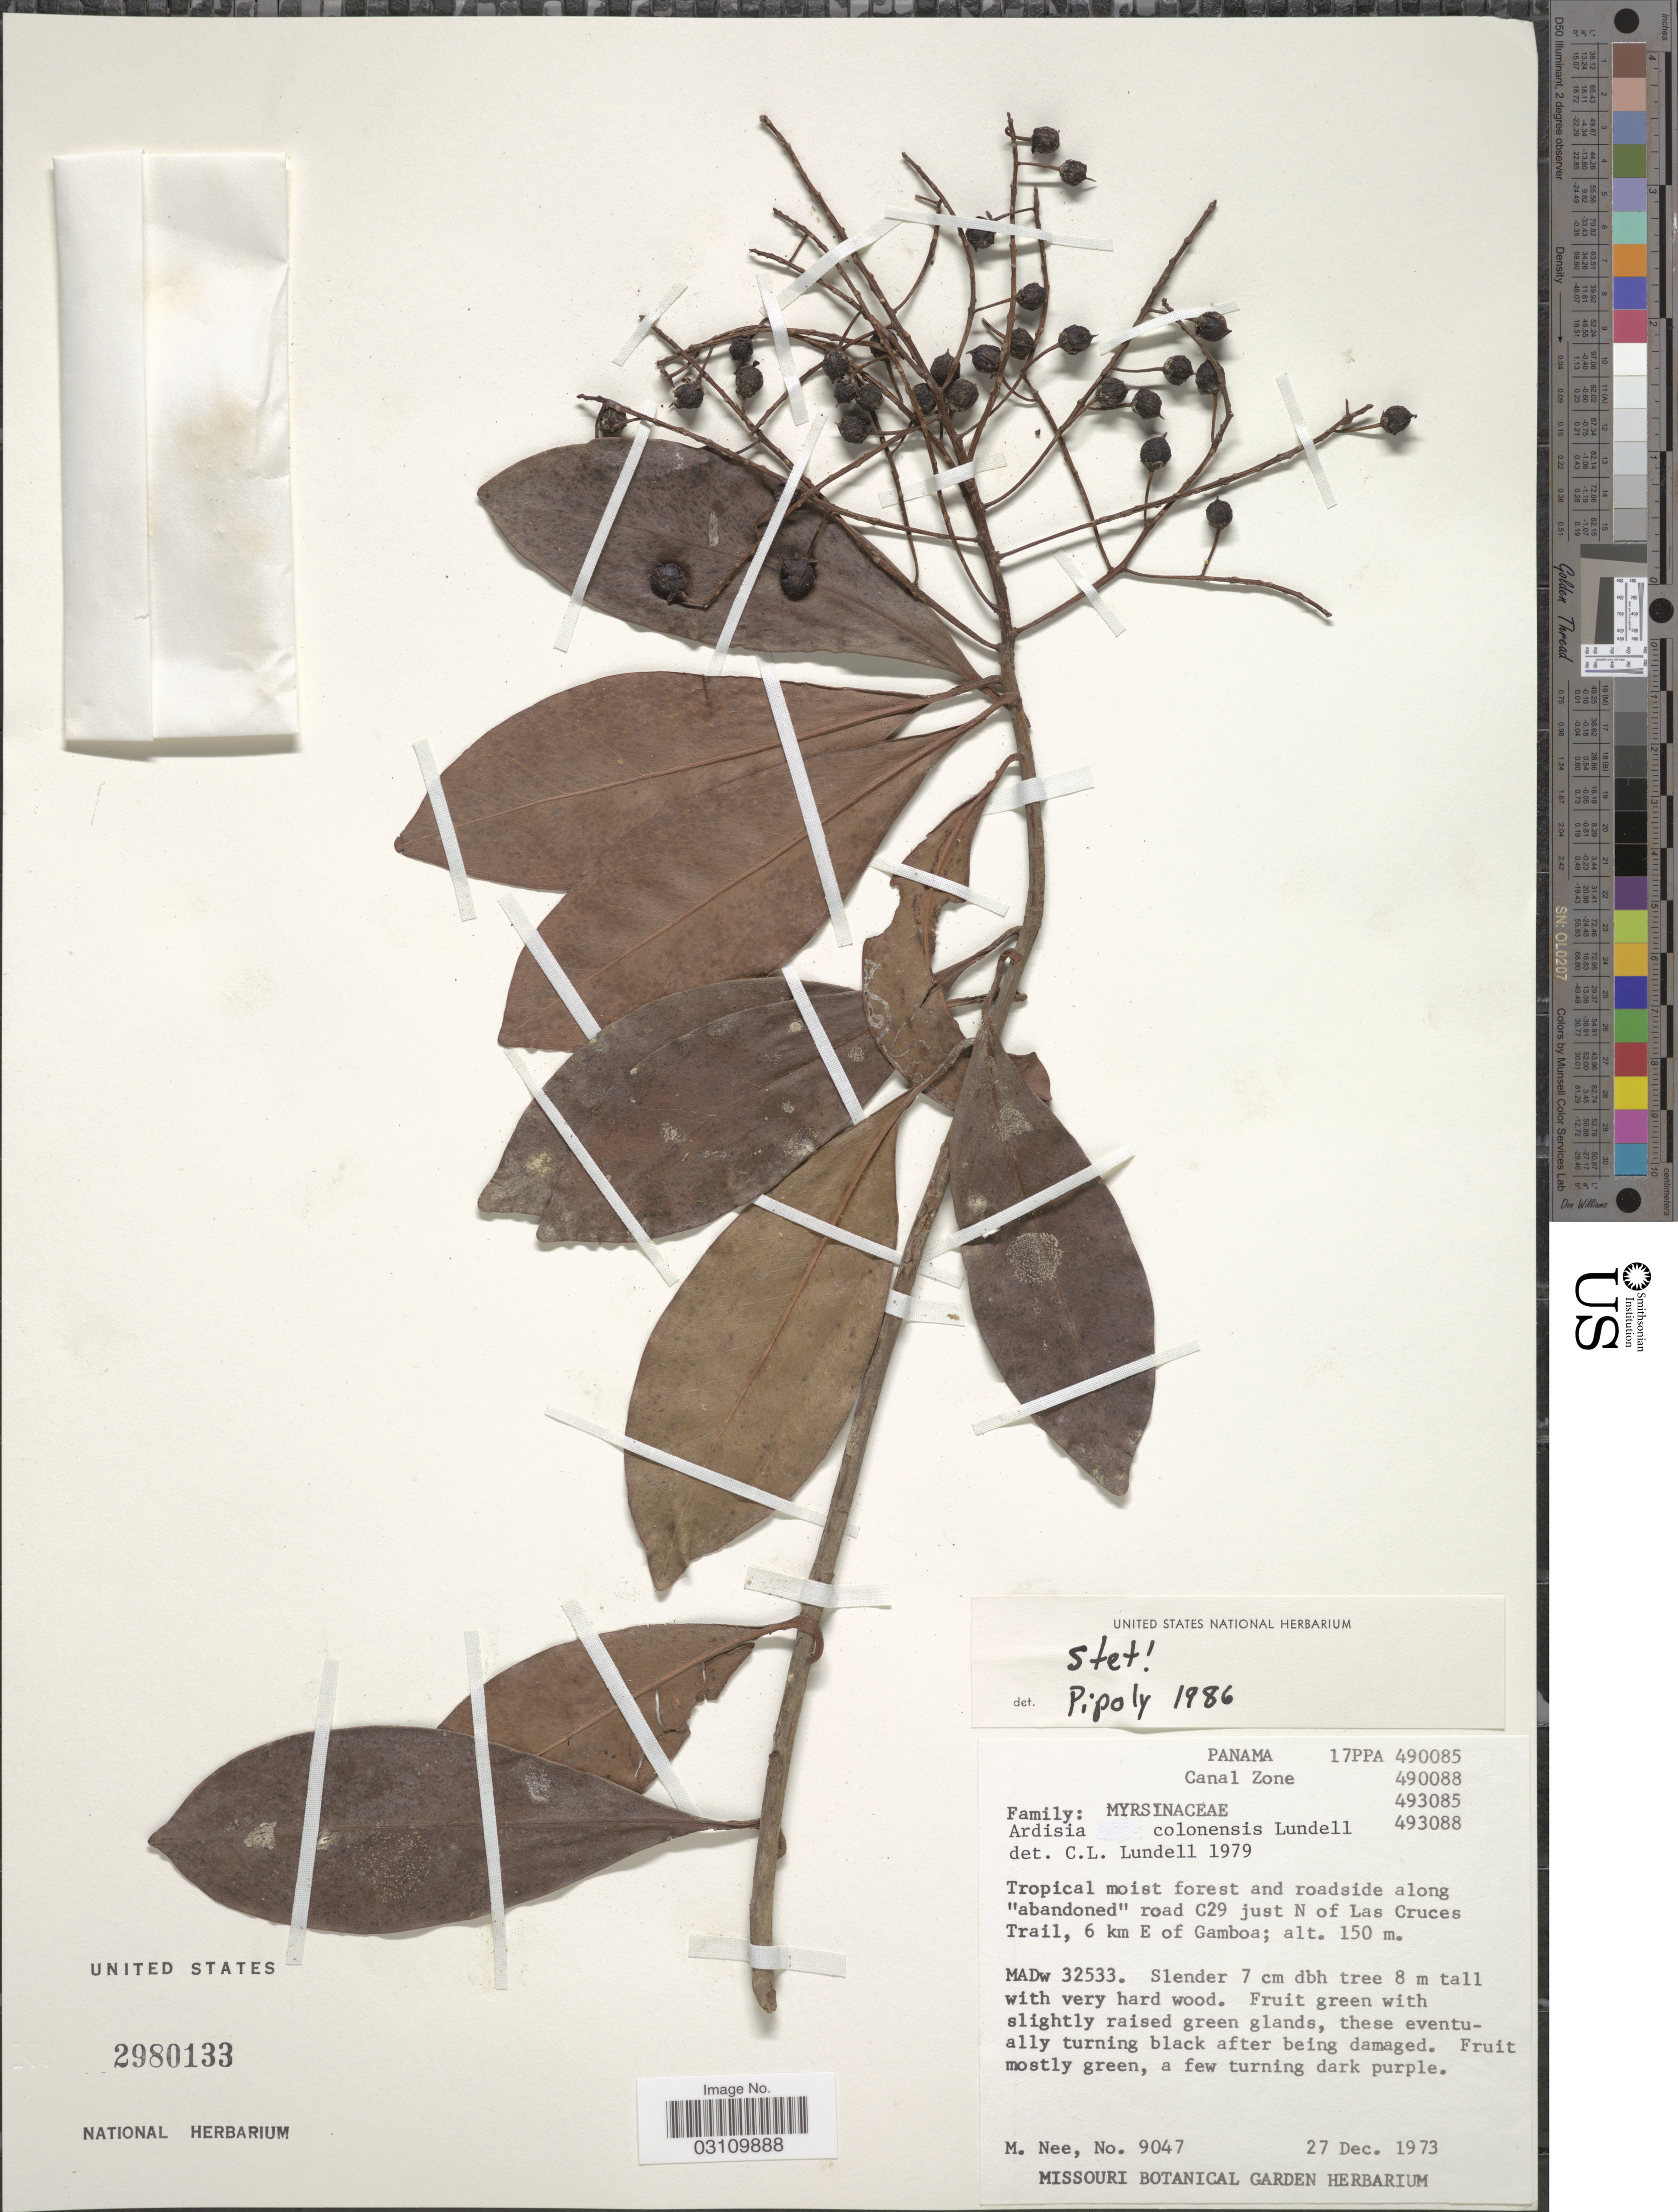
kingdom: Plantae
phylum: Tracheophyta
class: Magnoliopsida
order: Ericales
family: Primulaceae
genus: Ardisia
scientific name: Ardisia colonensis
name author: Lundell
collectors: M. Nee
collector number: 9047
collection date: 1973-12-27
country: Panama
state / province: Colón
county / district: Canal Zone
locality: Canal Zone, Tropical moist forest and roadside along "abandoned" road C29 just N of Las Cruces Trail, 6 km E of Gamboa.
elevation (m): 150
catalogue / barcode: US 2980133